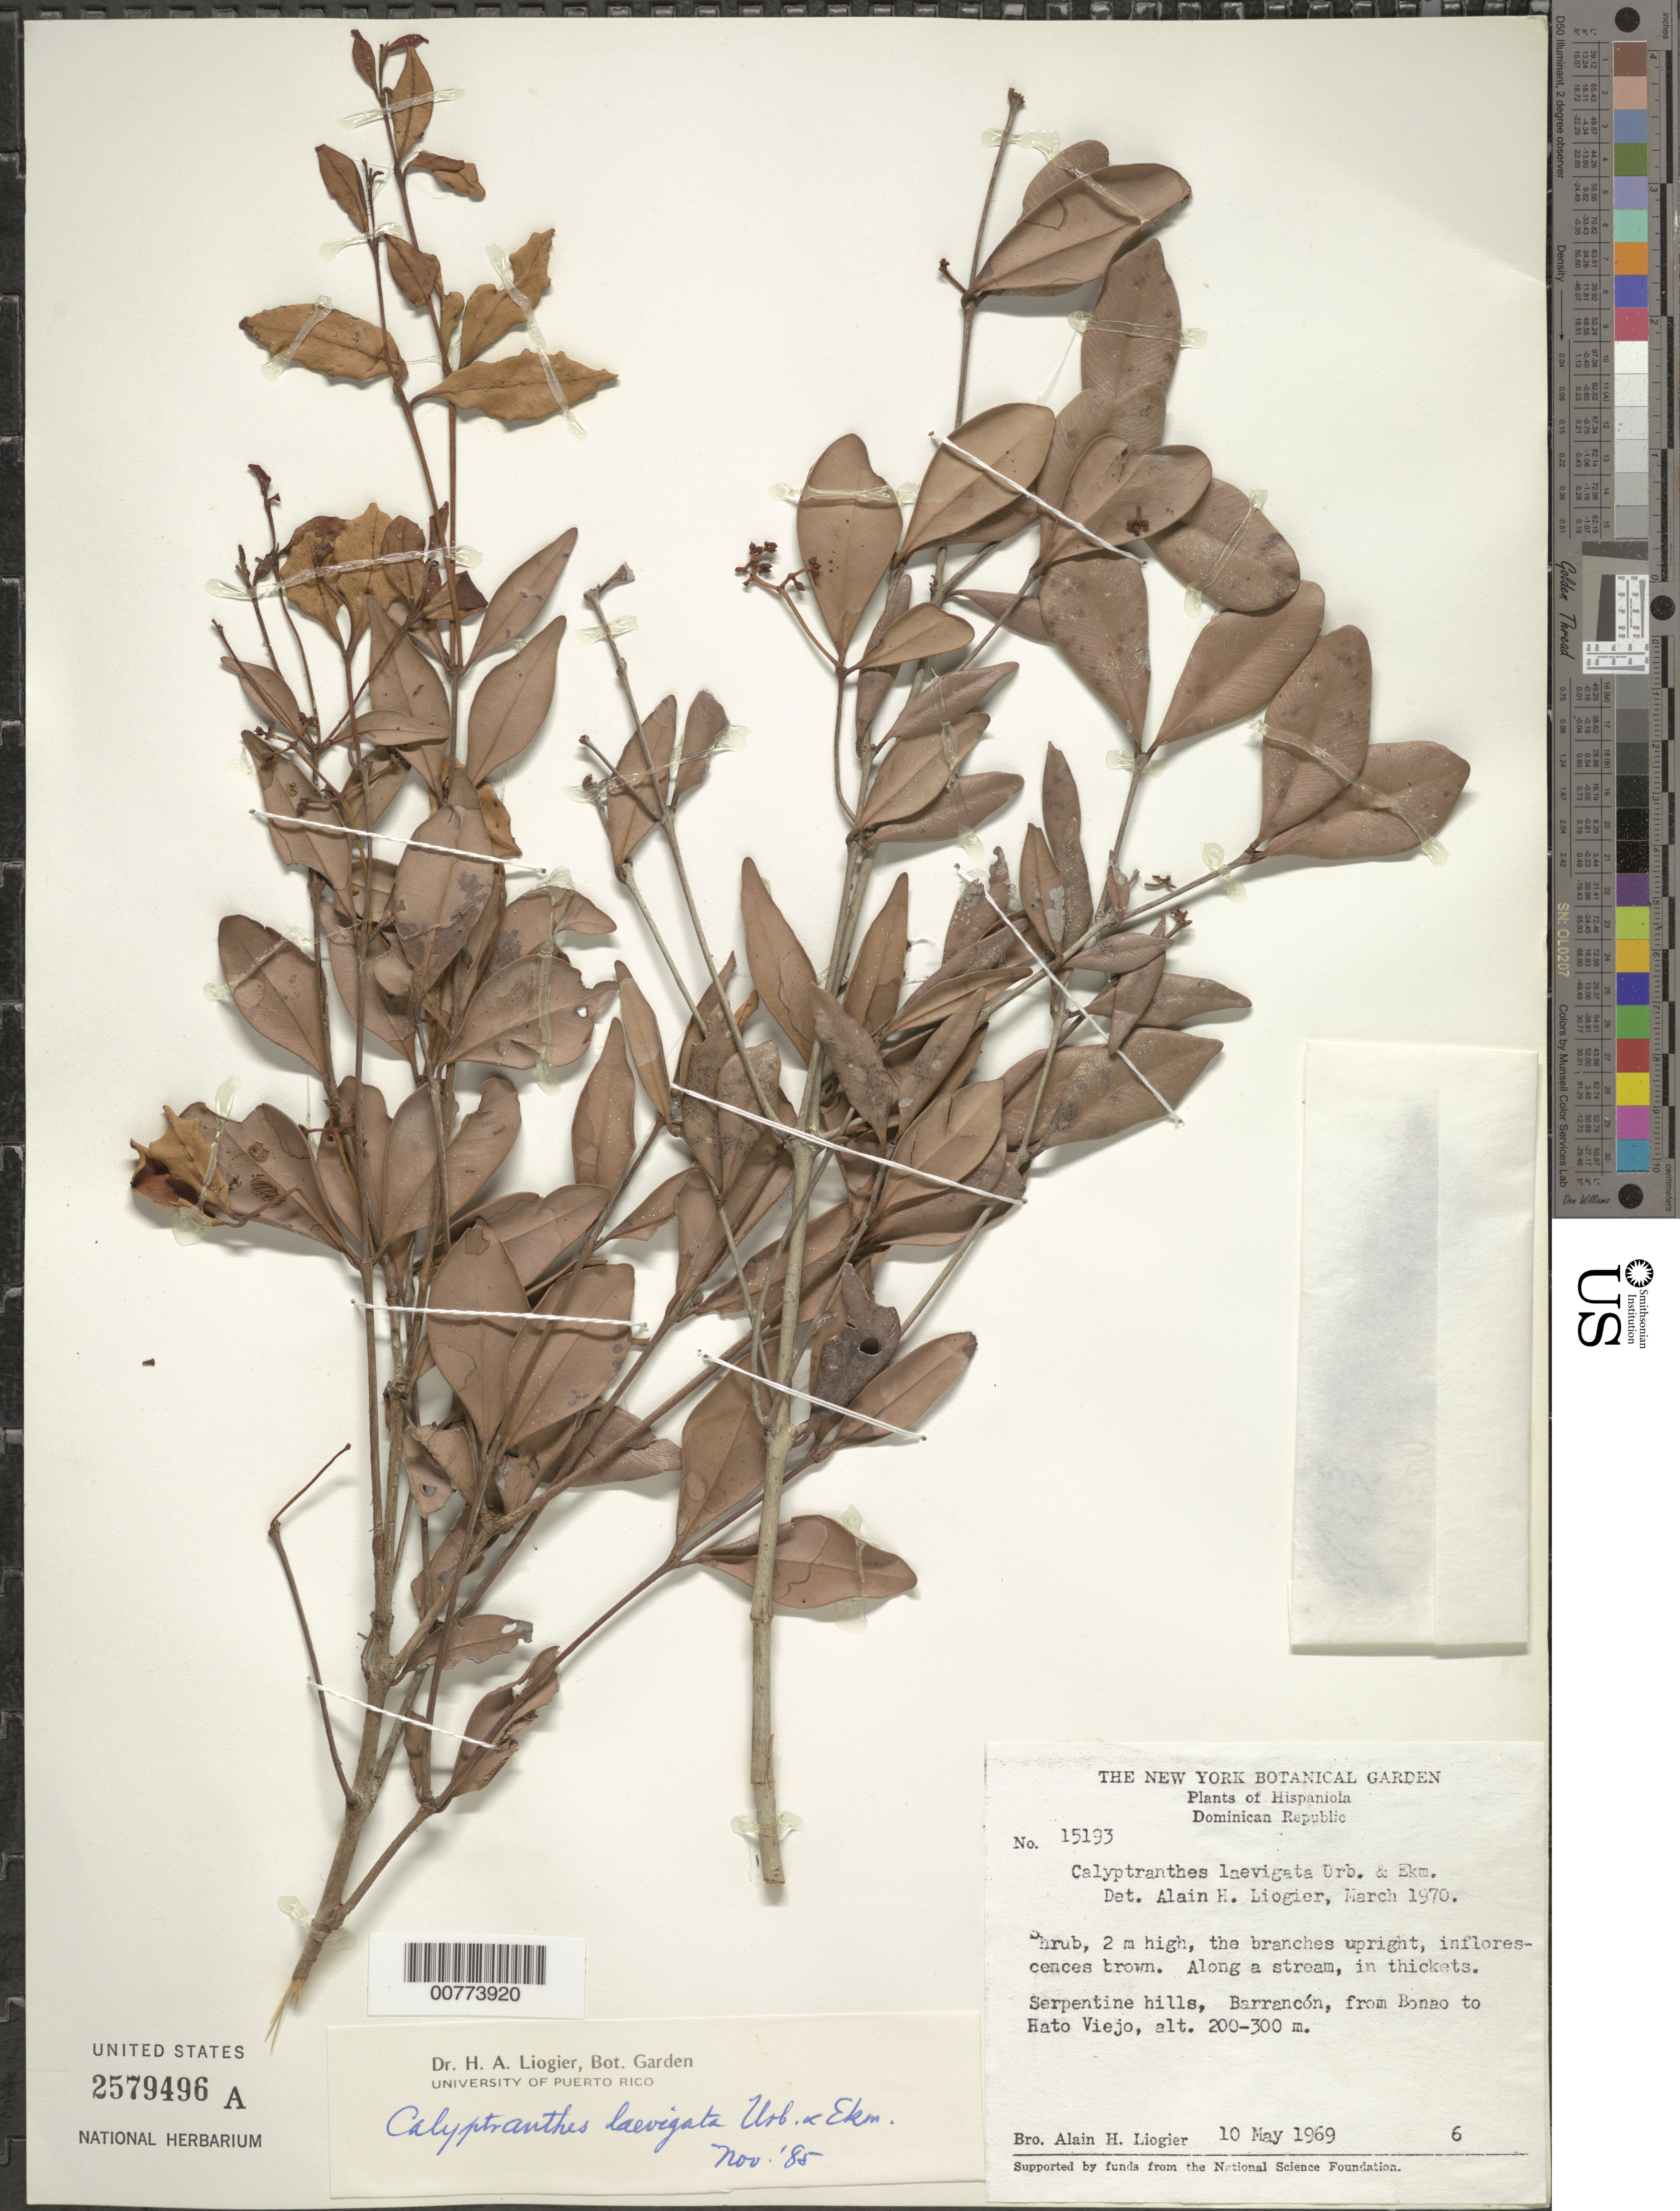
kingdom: Plantae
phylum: Tracheophyta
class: Magnoliopsida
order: Myrtales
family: Myrtaceae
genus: Myrcia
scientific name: Myrcia neolaevigata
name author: K. Campbell & Peguero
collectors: A. H. Liogier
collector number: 15193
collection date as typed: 10 May 1969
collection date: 1969-05-10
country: Dominican Republic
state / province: La Vega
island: Hispaniola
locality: From Bonao to Hato Viejo, Barrancón; serpentine hills.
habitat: Along stream, in thickets.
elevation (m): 200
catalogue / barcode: US 2579496A